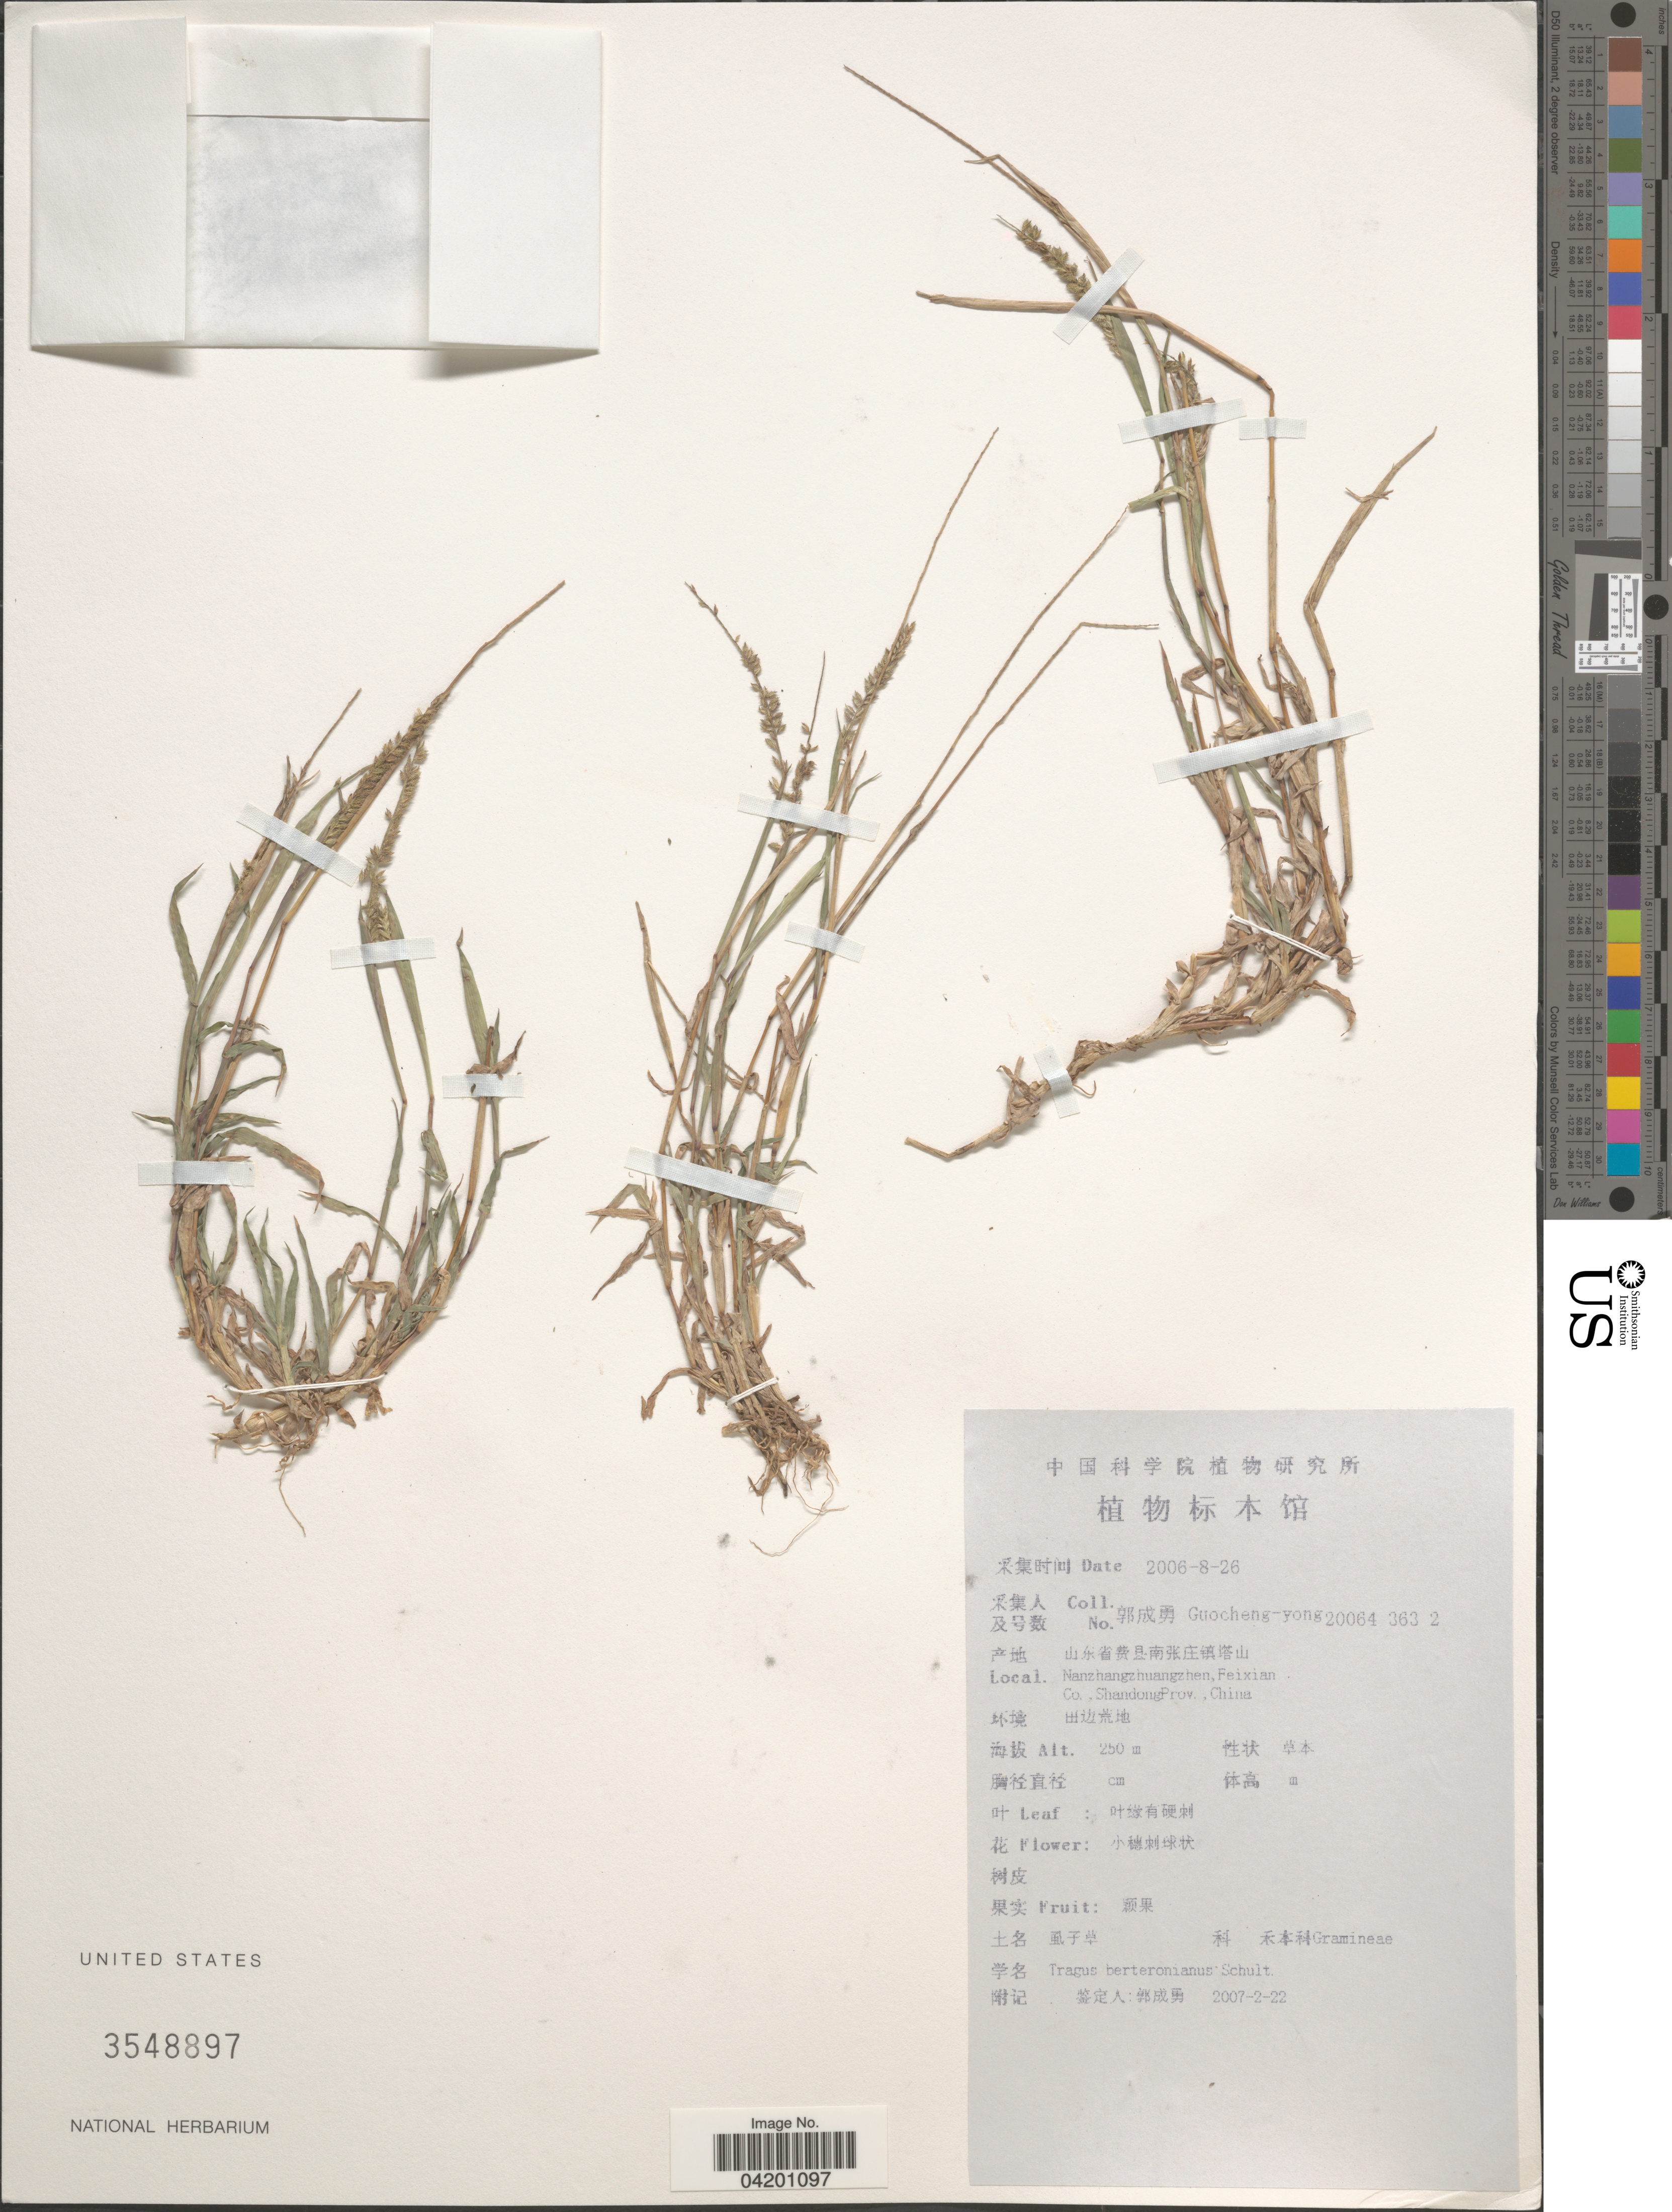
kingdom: Plantae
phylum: Tracheophyta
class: Liliopsida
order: Poales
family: Poaceae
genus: Tragus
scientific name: Tragus berteronianus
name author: Schult.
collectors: Guo cheng-yong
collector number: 20064 363 2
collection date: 2006-08-26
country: China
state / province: Shandong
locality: Nanzhangzhuangzhen, Feixian Co.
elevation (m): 250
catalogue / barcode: US 3548897